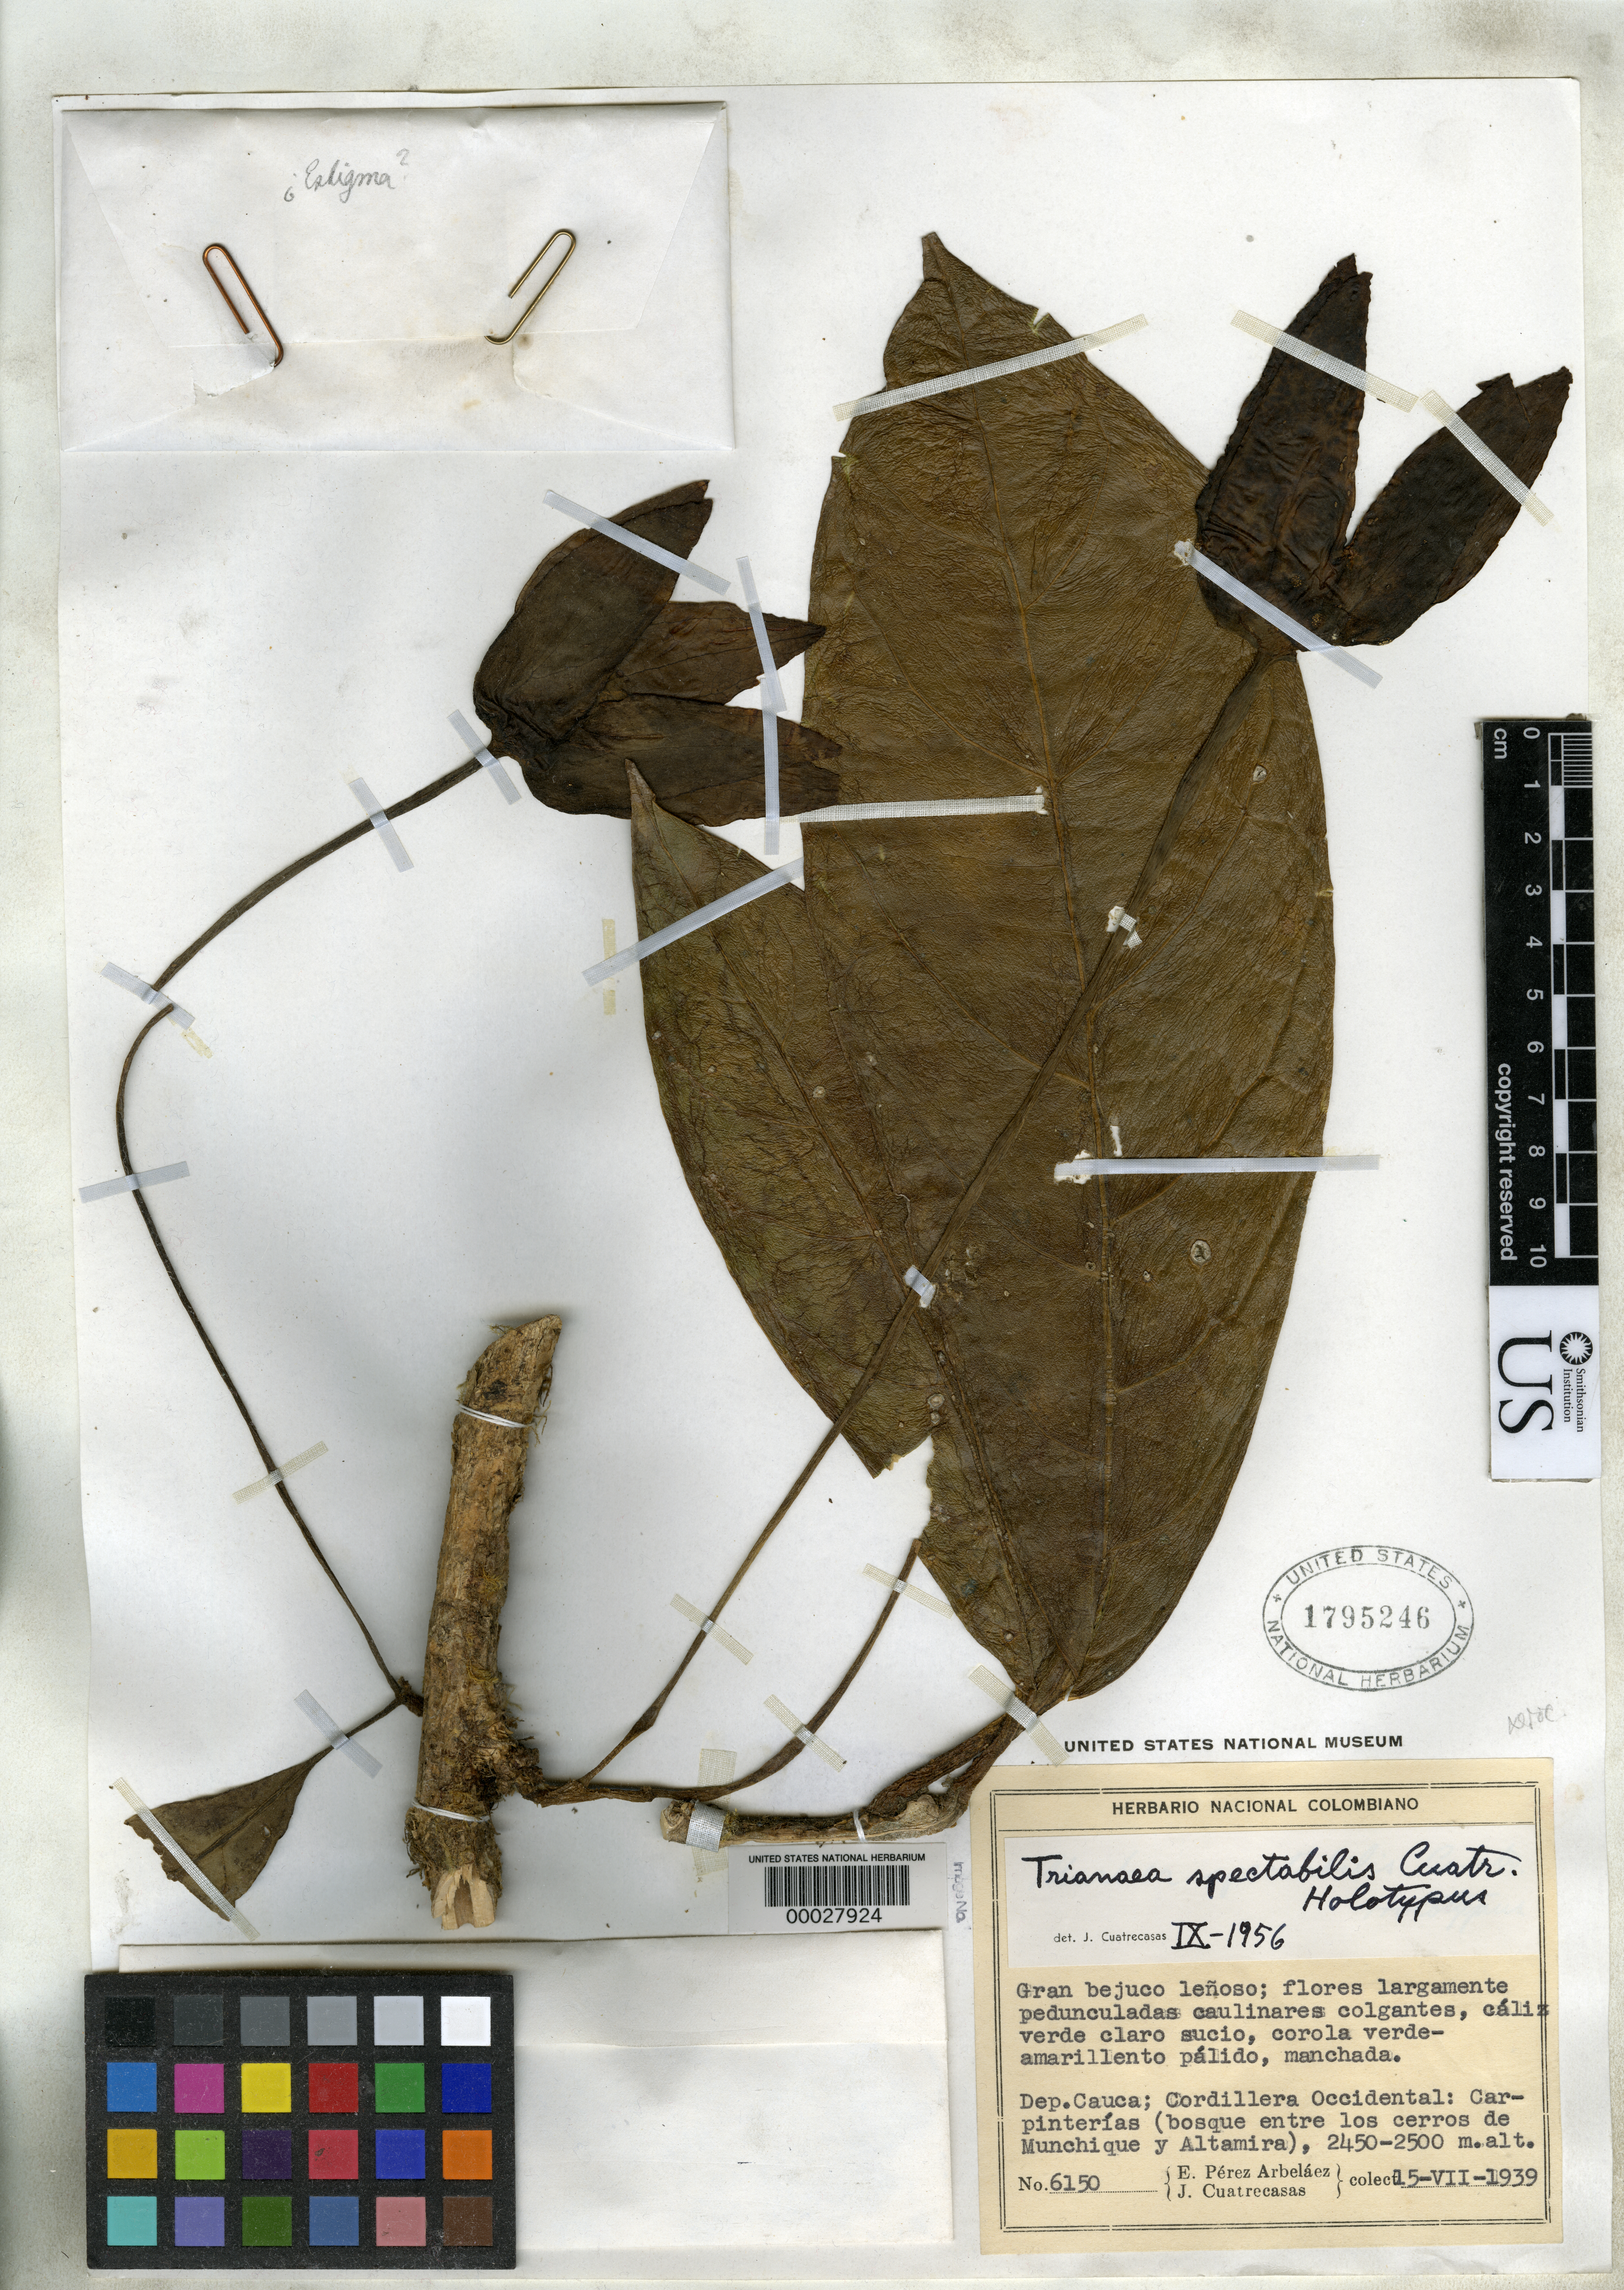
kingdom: Plantae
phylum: Tracheophyta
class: Magnoliopsida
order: Solanales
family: Solanaceae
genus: Trianaea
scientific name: Trianaea spectabilis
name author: Cuatrec.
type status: Holotype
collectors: J. Cuatrecasas & E. Pérez Arbeláez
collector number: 6150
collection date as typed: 15 Jul 1939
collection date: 1939-07-15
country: Colombia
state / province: Cauca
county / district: Carpinterias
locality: Cordillera Occidental, entre Los Cerros de Munchique & Altamira.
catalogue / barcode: US 1795246